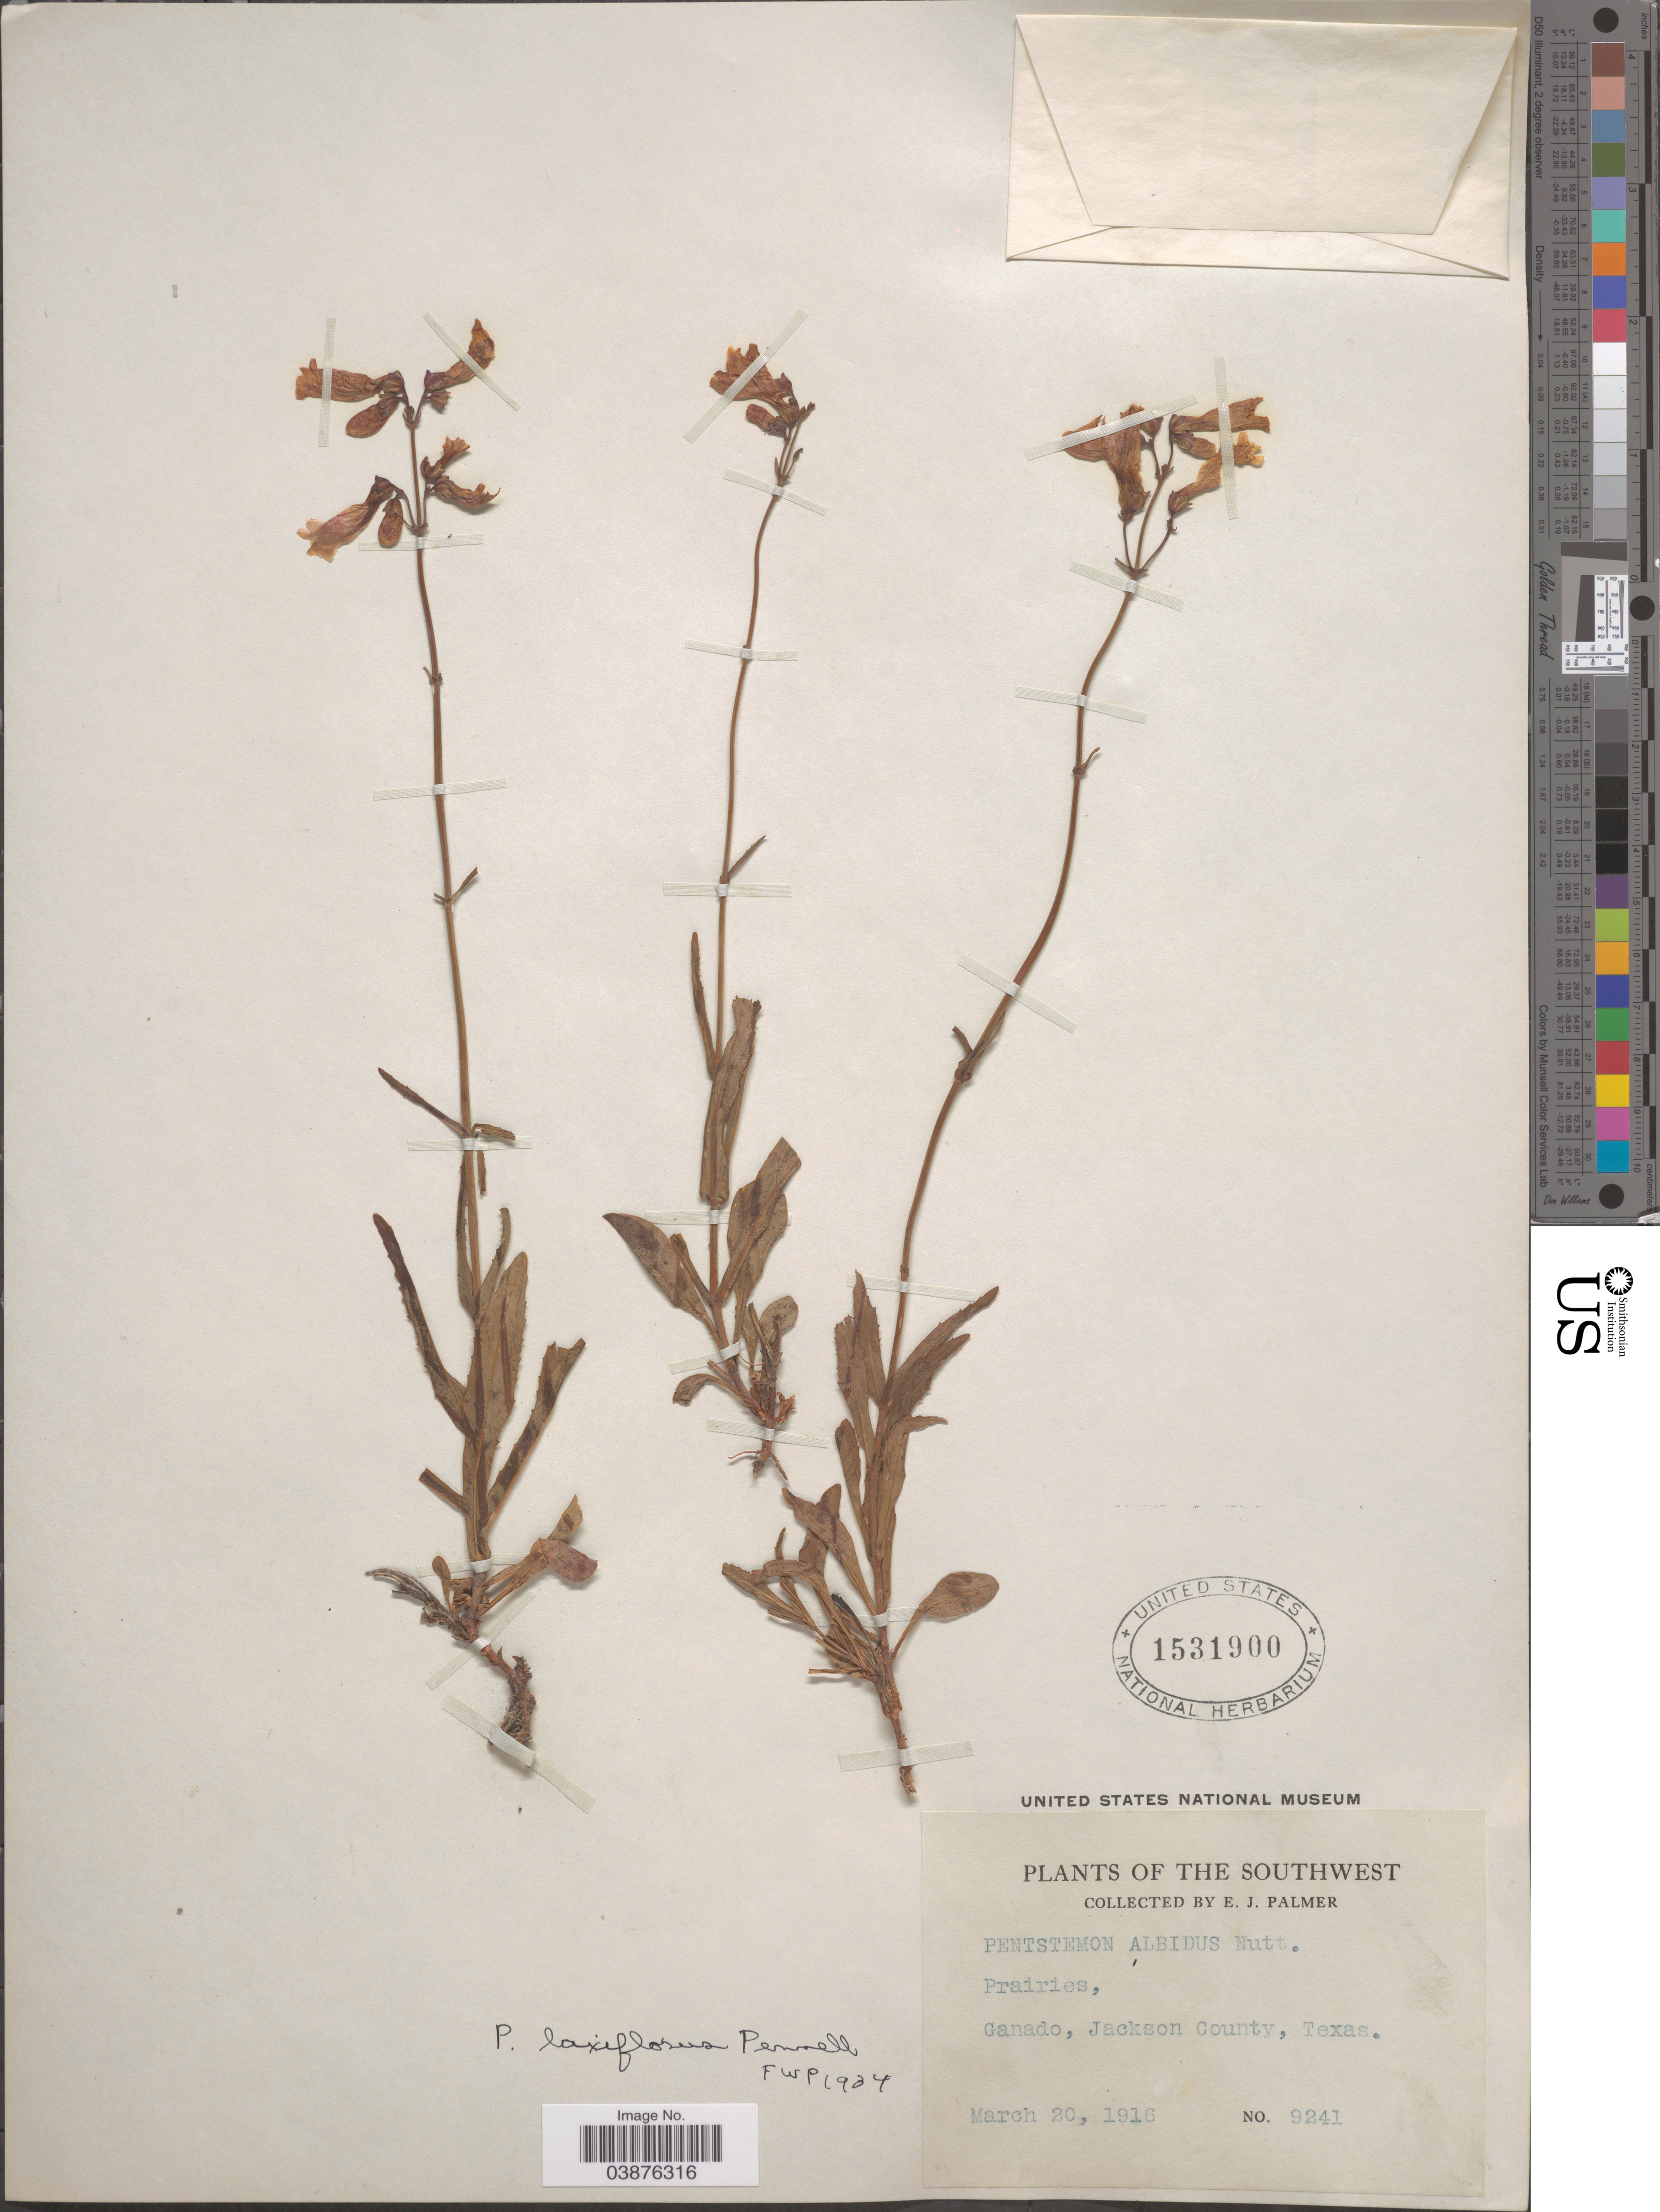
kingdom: Plantae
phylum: Tracheophyta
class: Magnoliopsida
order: Lamiales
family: Plantaginaceae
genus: Penstemon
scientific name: Penstemon laxiflorus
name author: Pennell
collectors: E. J. Palmer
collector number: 9241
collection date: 1916-03-20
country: United States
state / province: Texas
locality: Ganado, Jackson County.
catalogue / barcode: US 1531900